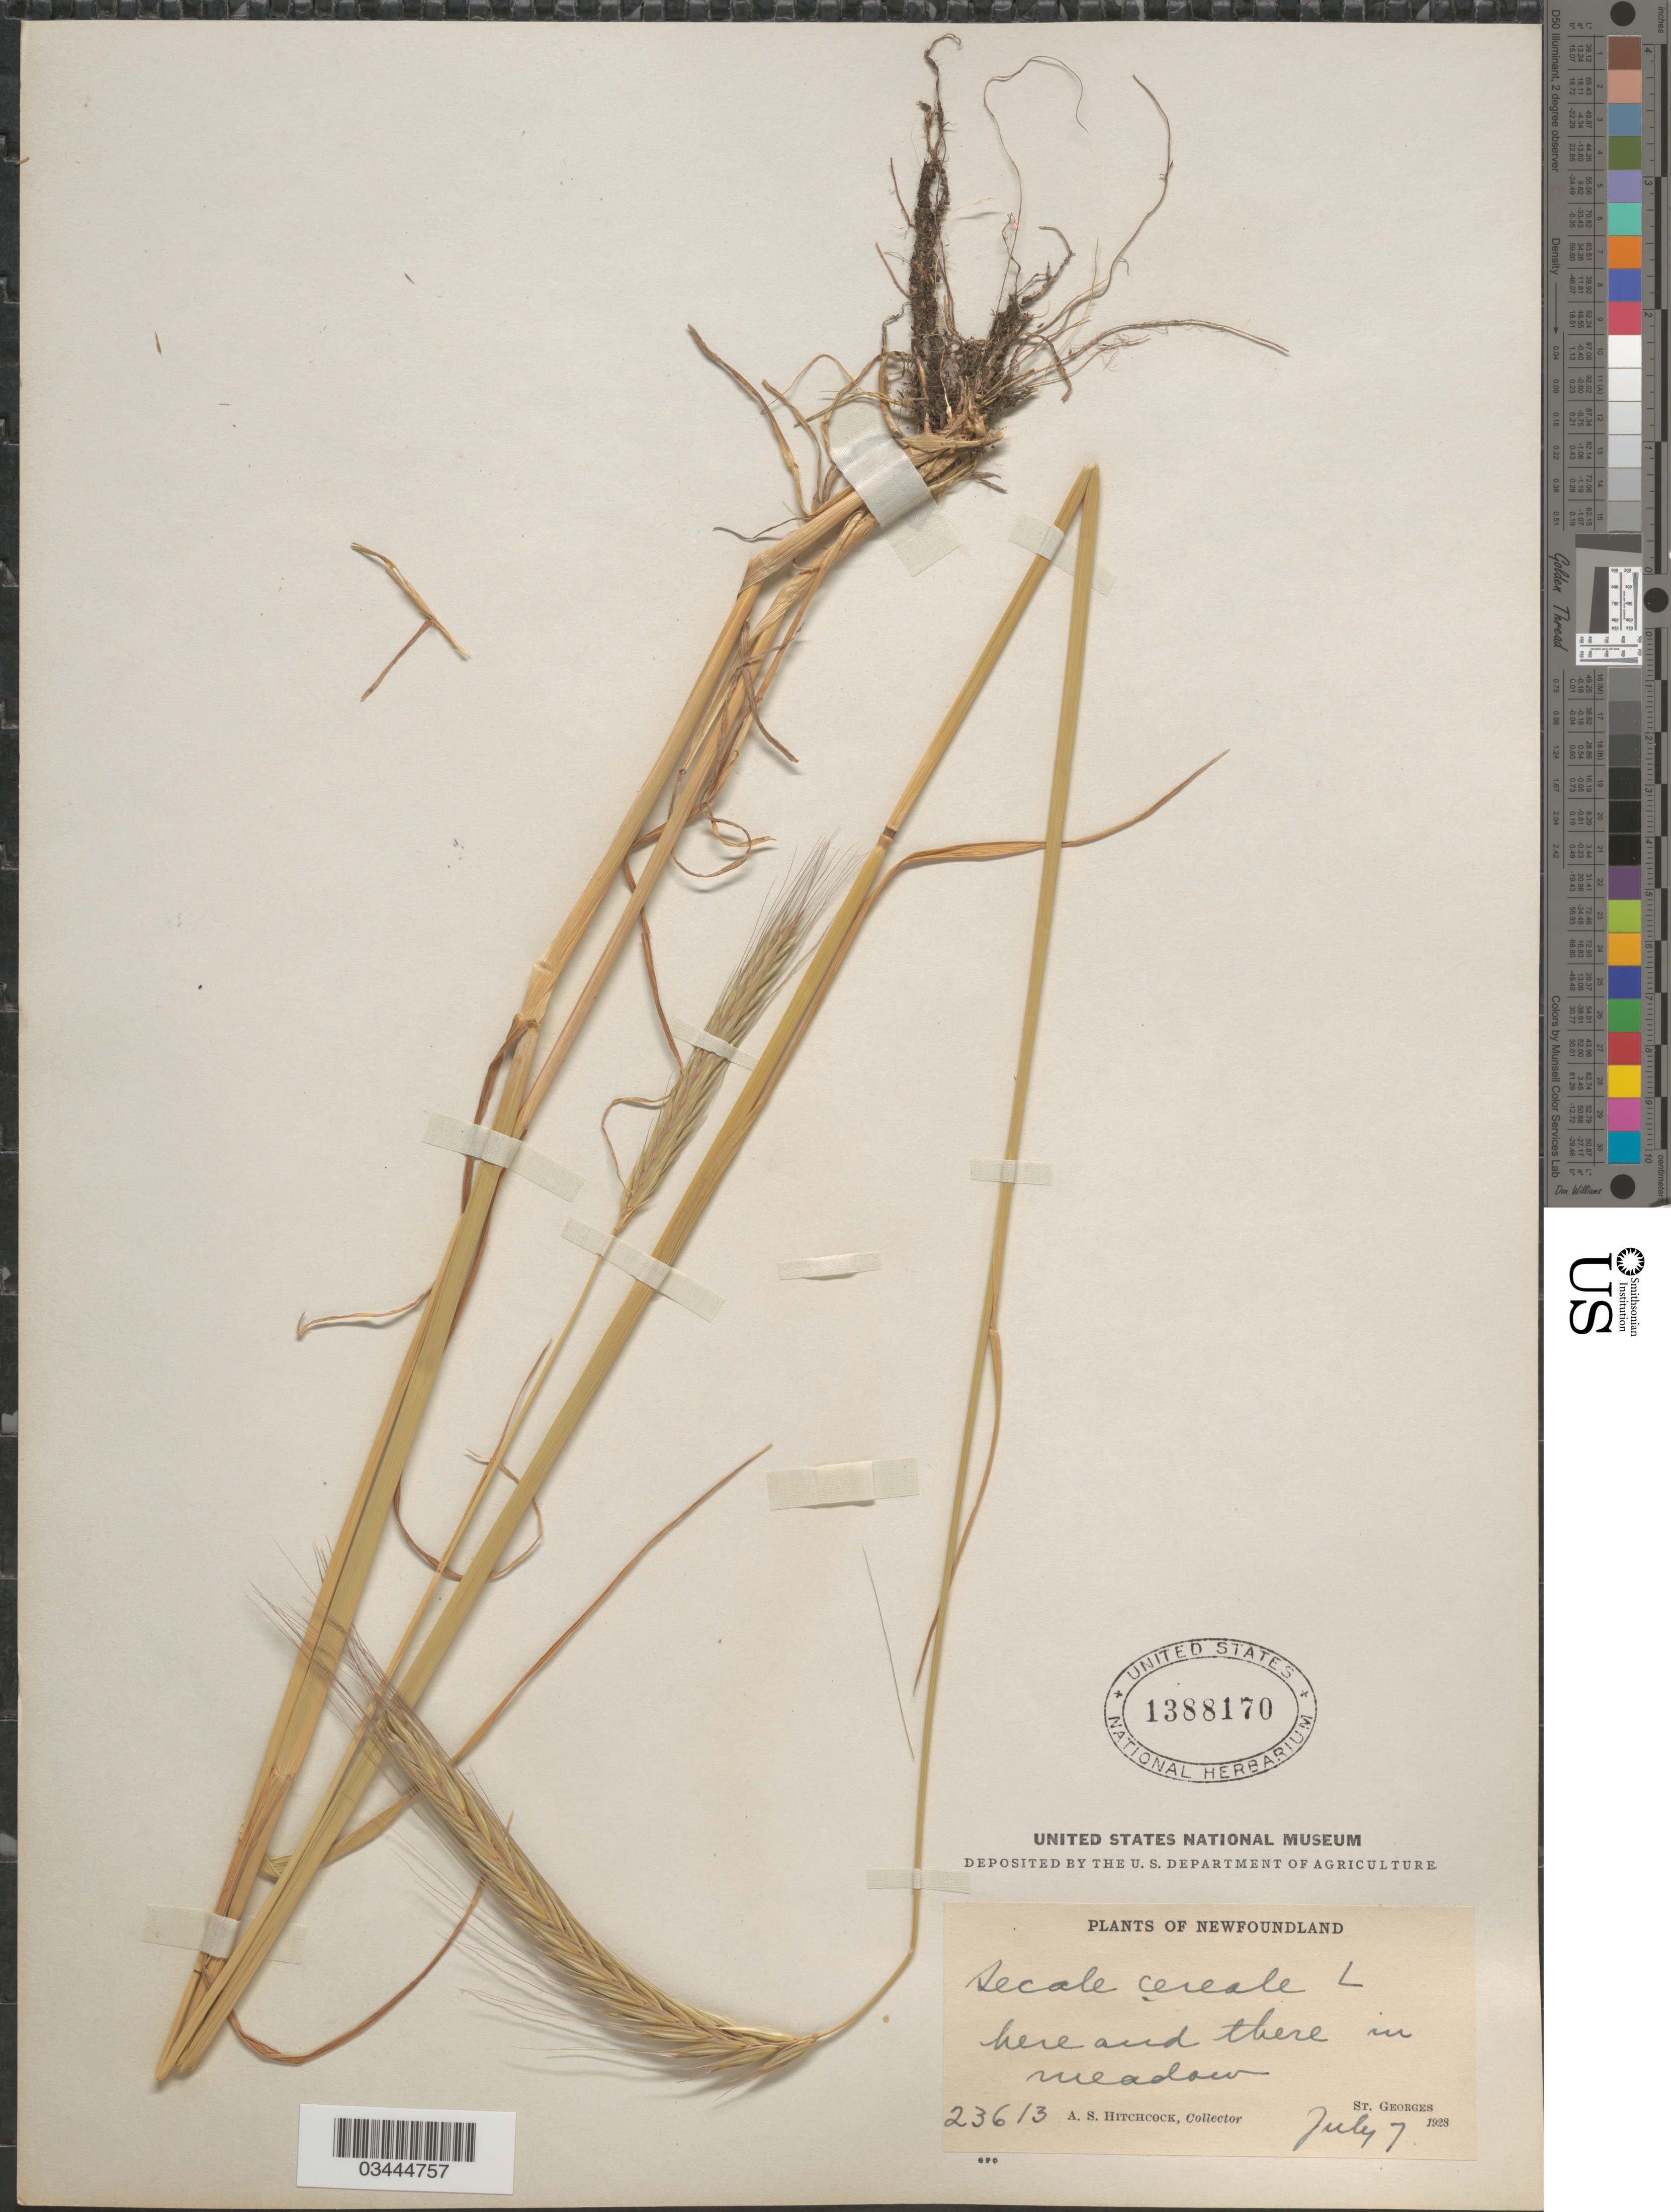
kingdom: Plantae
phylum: Tracheophyta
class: Liliopsida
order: Poales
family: Poaceae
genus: Secale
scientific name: Secale cereale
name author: L.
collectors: A. S. Hitchcock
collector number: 23613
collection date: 1928-07-07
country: Canada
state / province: Newfoundland and Labrador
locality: Here and there in meadow. St. Georges.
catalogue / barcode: US 1388170